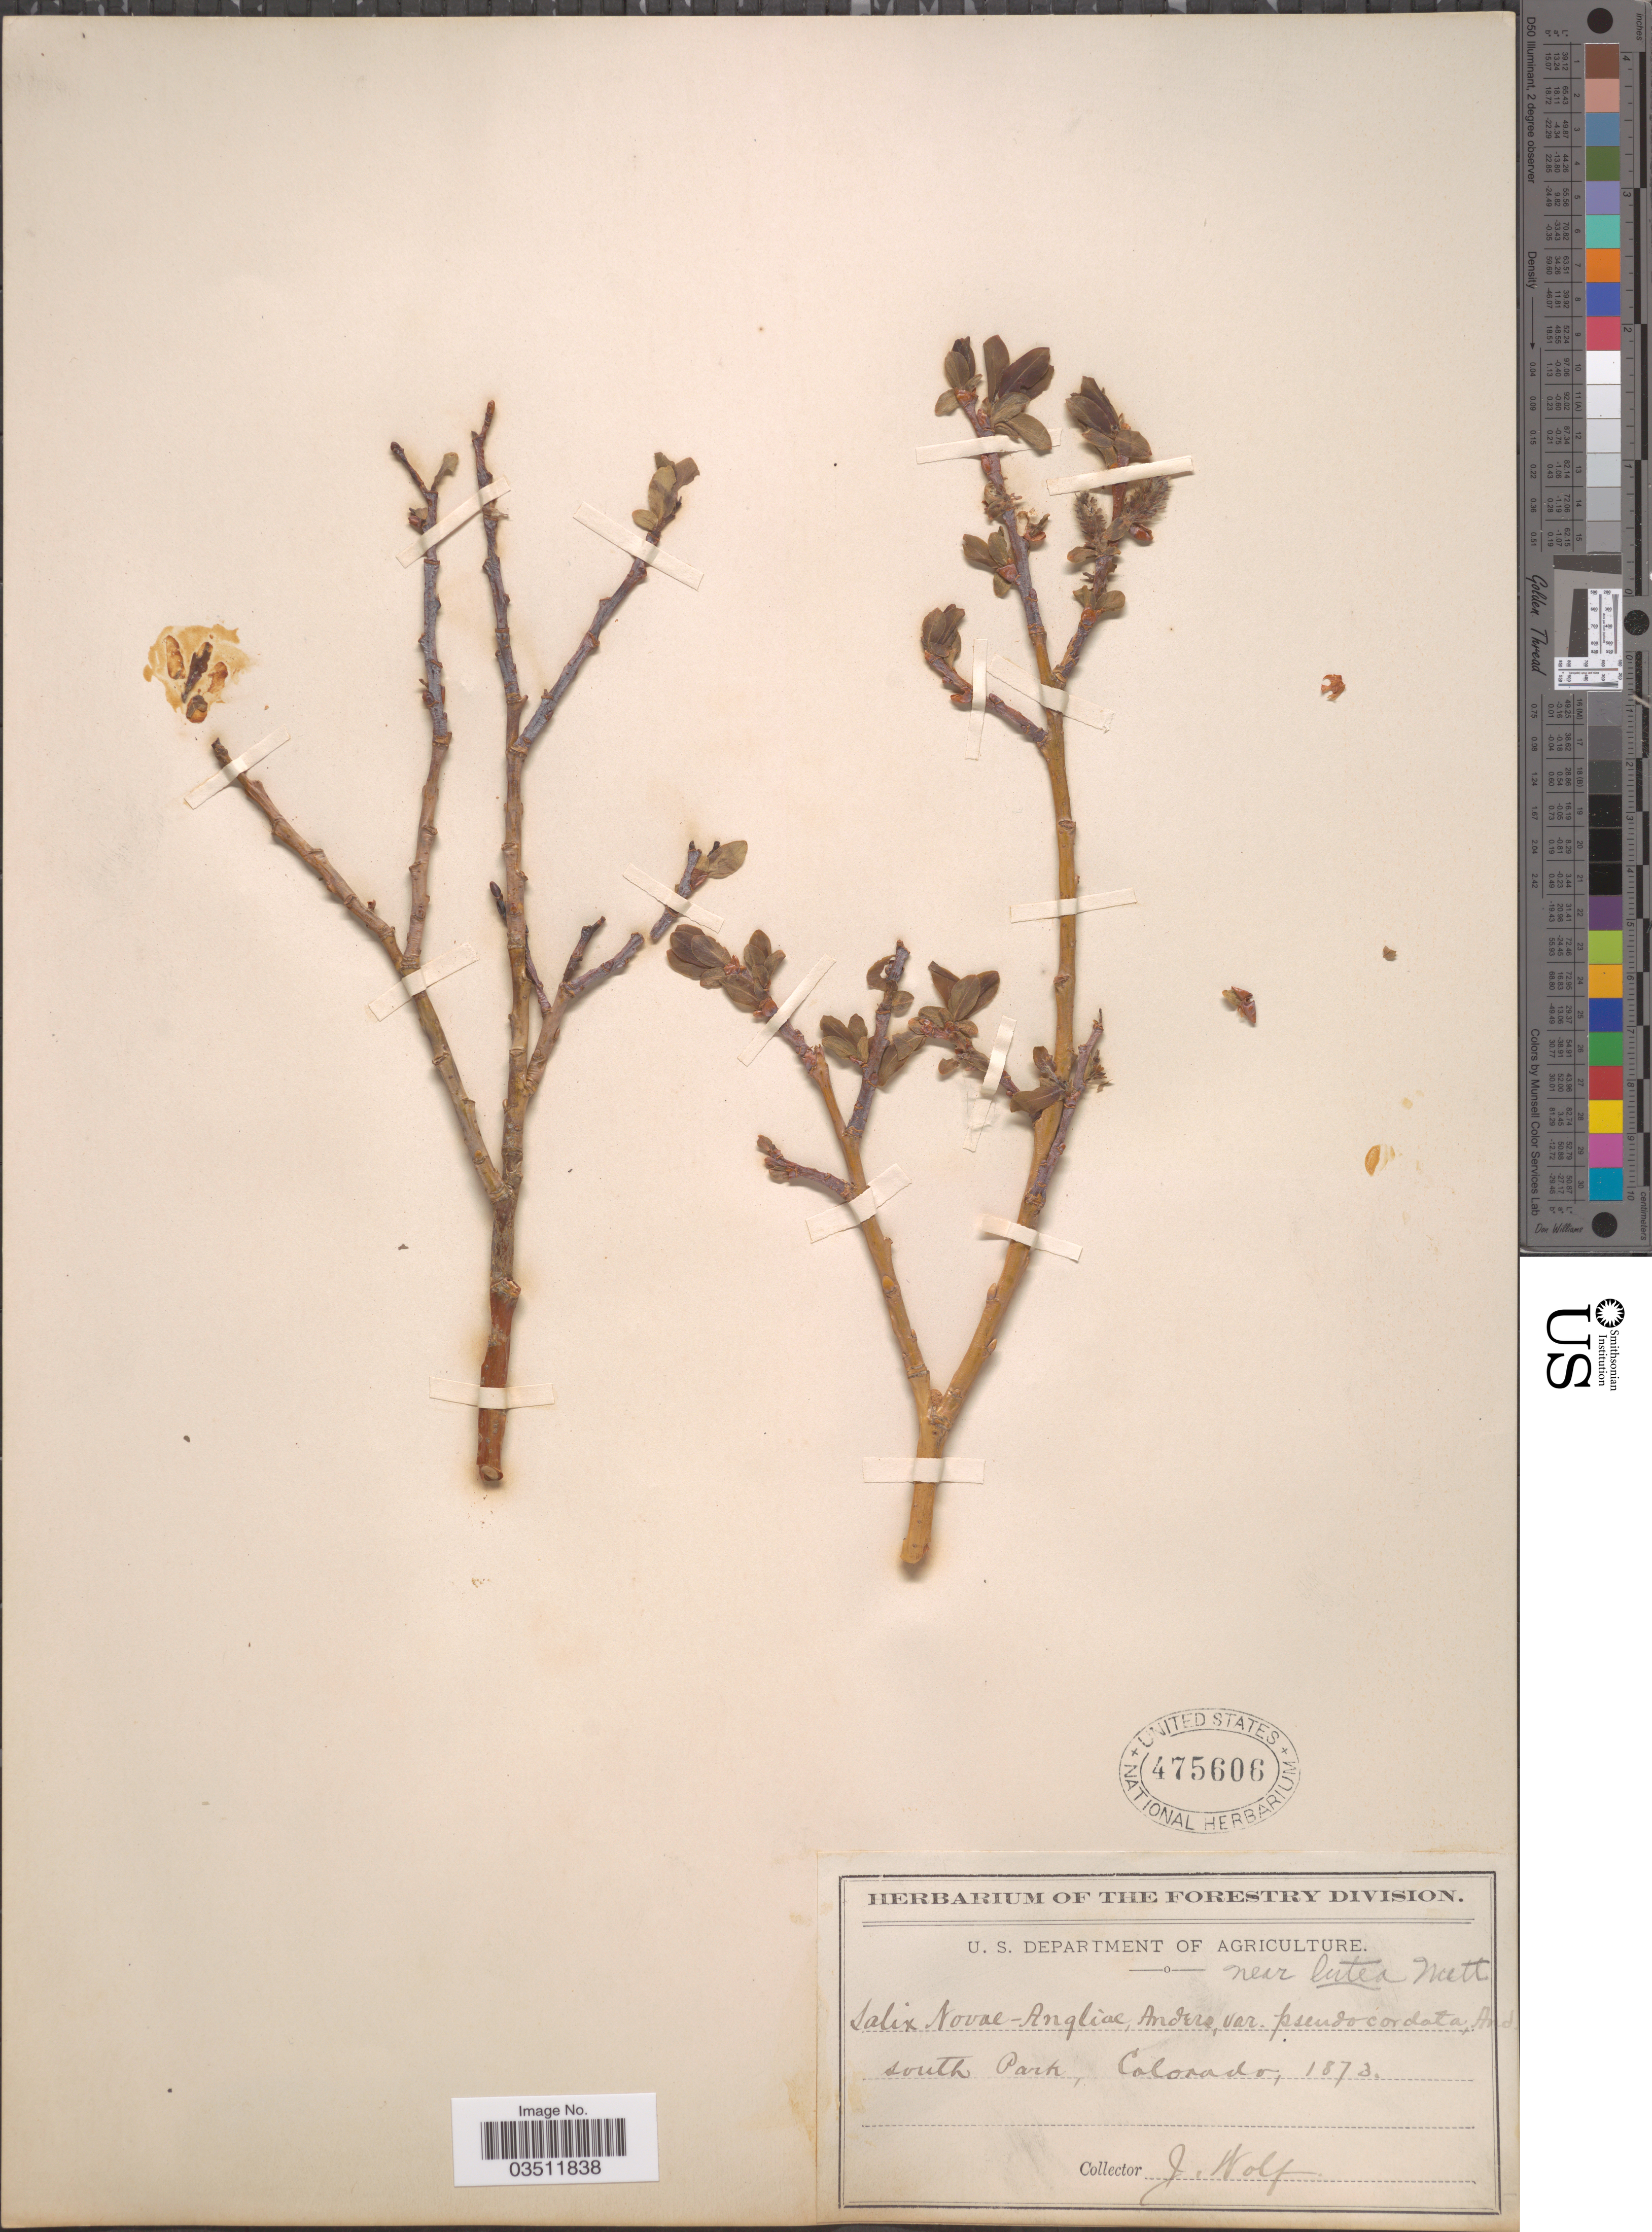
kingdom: Plantae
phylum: Tracheophyta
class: Magnoliopsida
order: Malpighiales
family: Salicaceae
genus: Salix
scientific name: Salix lutea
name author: Nutt.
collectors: J. Wolf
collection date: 1873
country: United States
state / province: Colorado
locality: South Park.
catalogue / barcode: US 475606